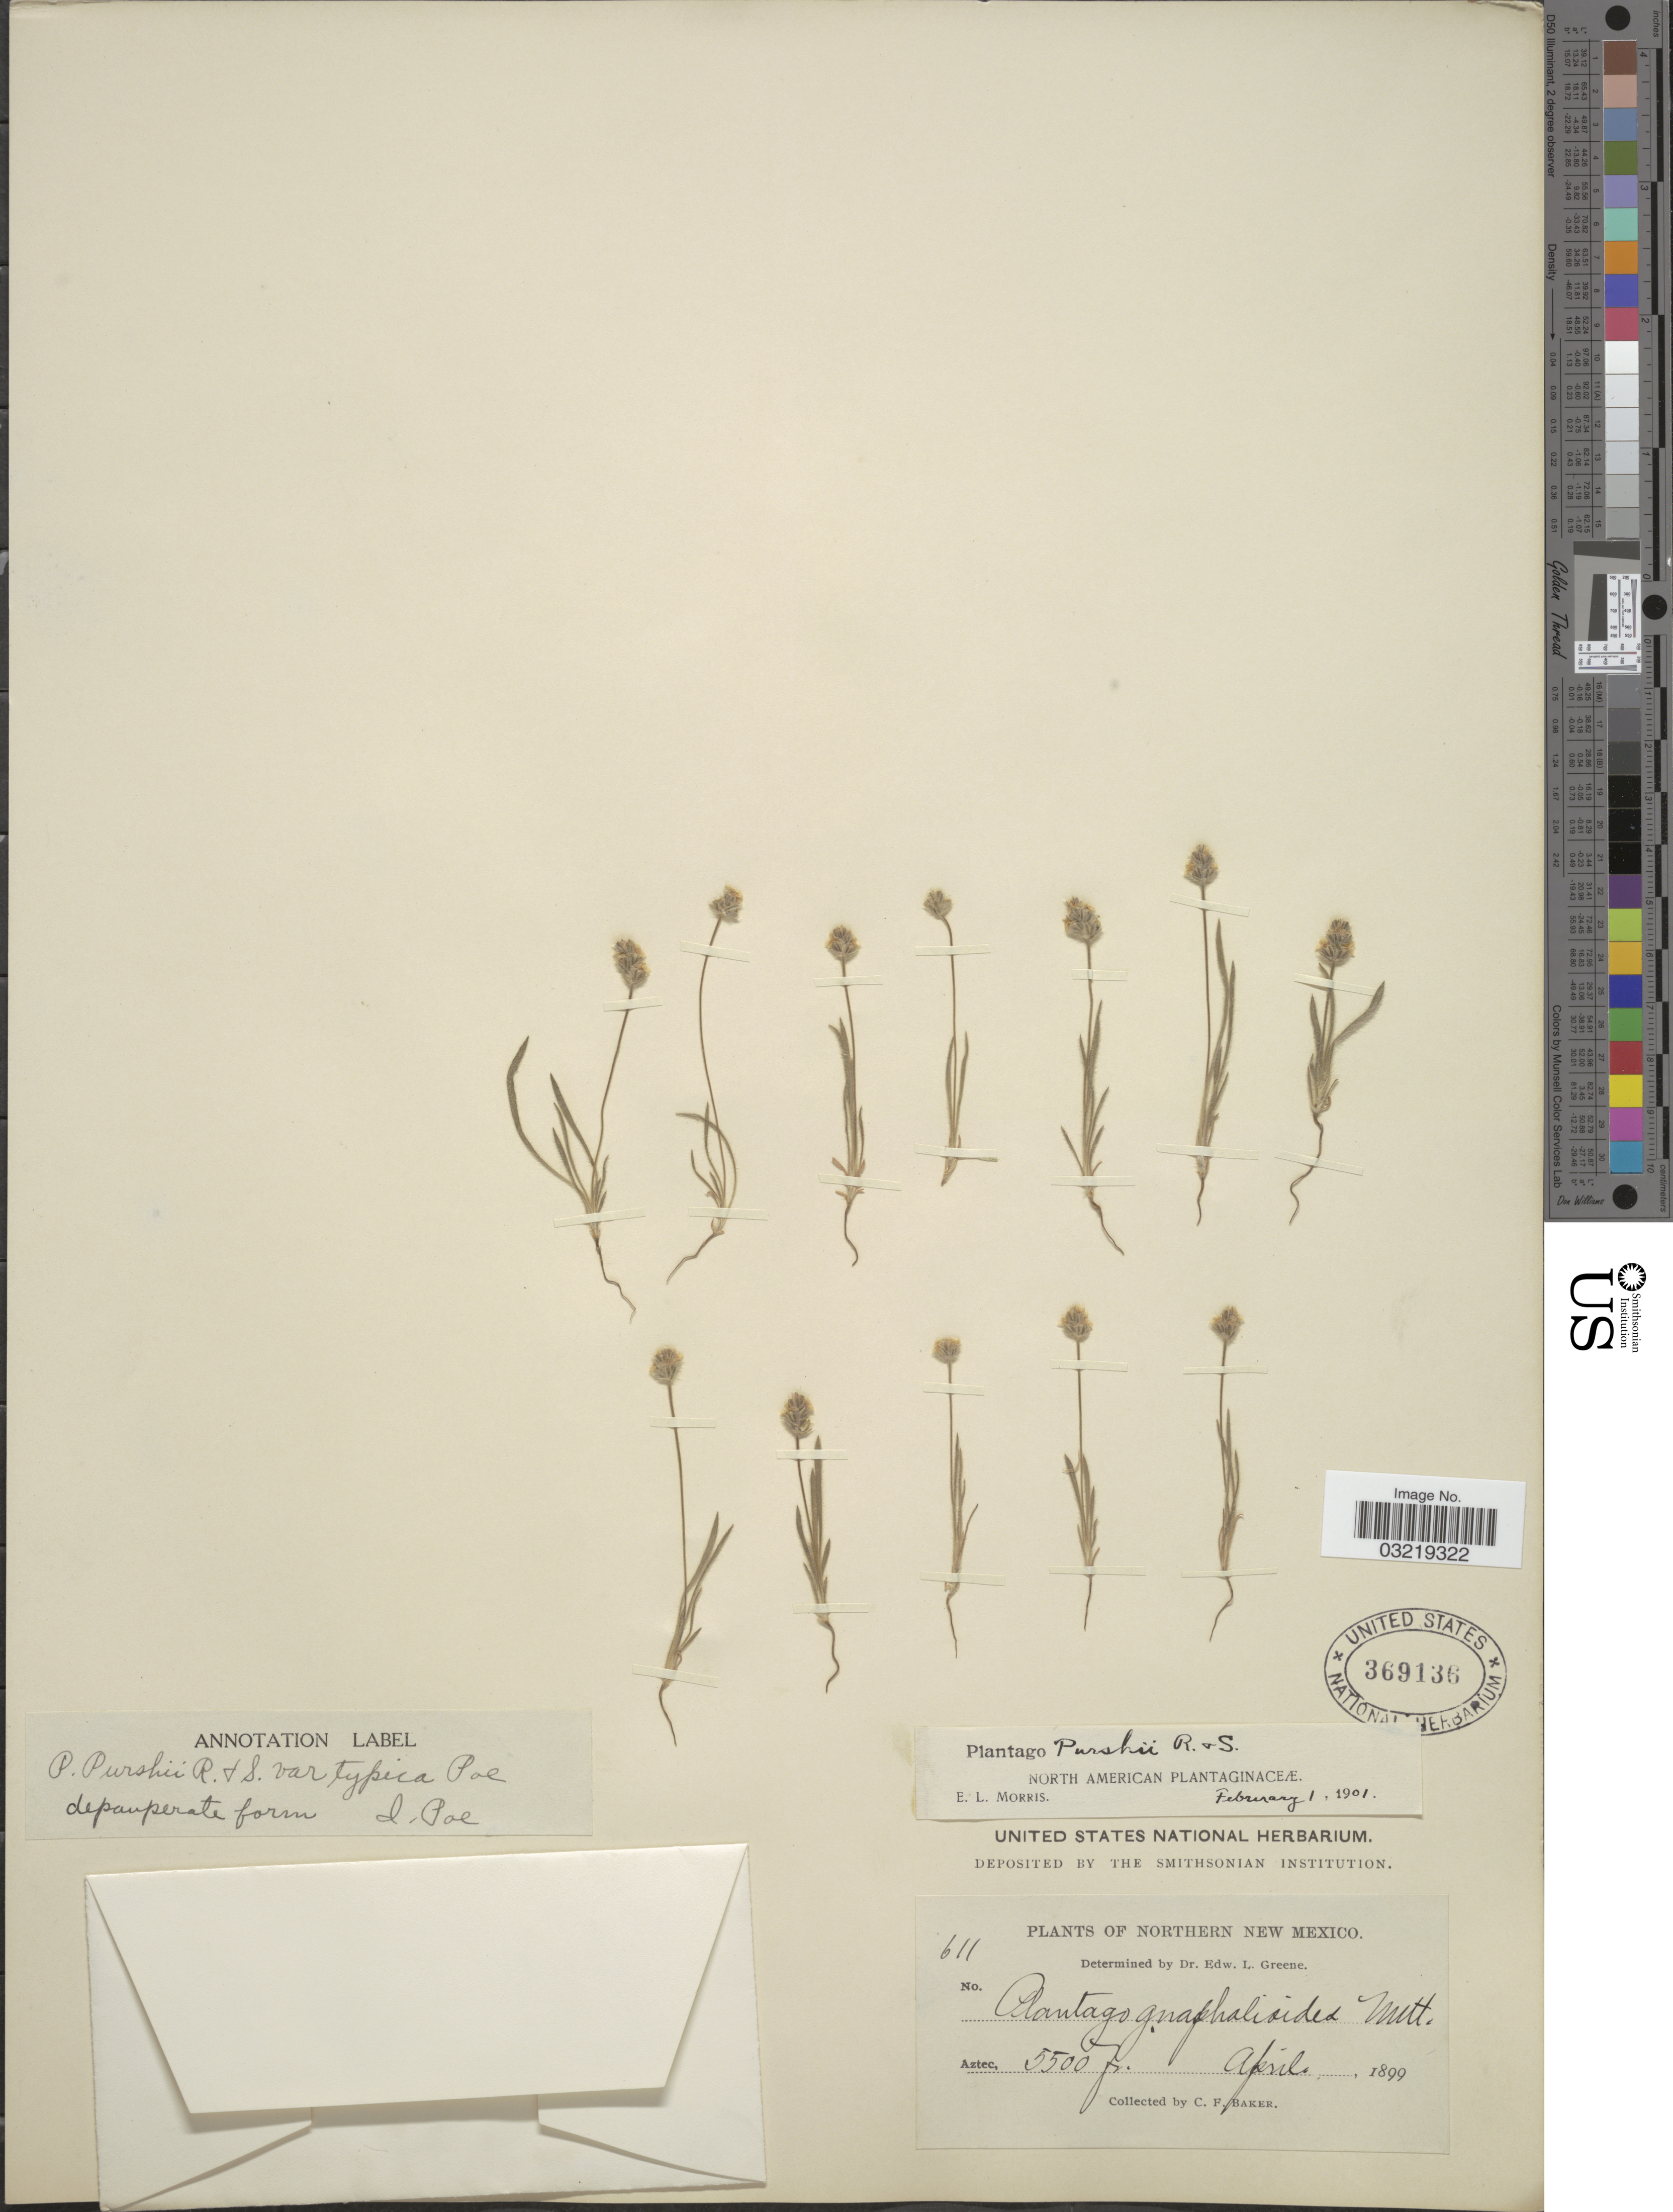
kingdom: Plantae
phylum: Tracheophyta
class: Magnoliopsida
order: Lamiales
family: Plantaginaceae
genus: Plantago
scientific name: Plantago patagonica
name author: Jacq.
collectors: C. F. Baker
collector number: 611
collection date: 1899-04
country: United States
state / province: New Mexico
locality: Northern New Mexico.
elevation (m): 1676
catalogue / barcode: US 369136